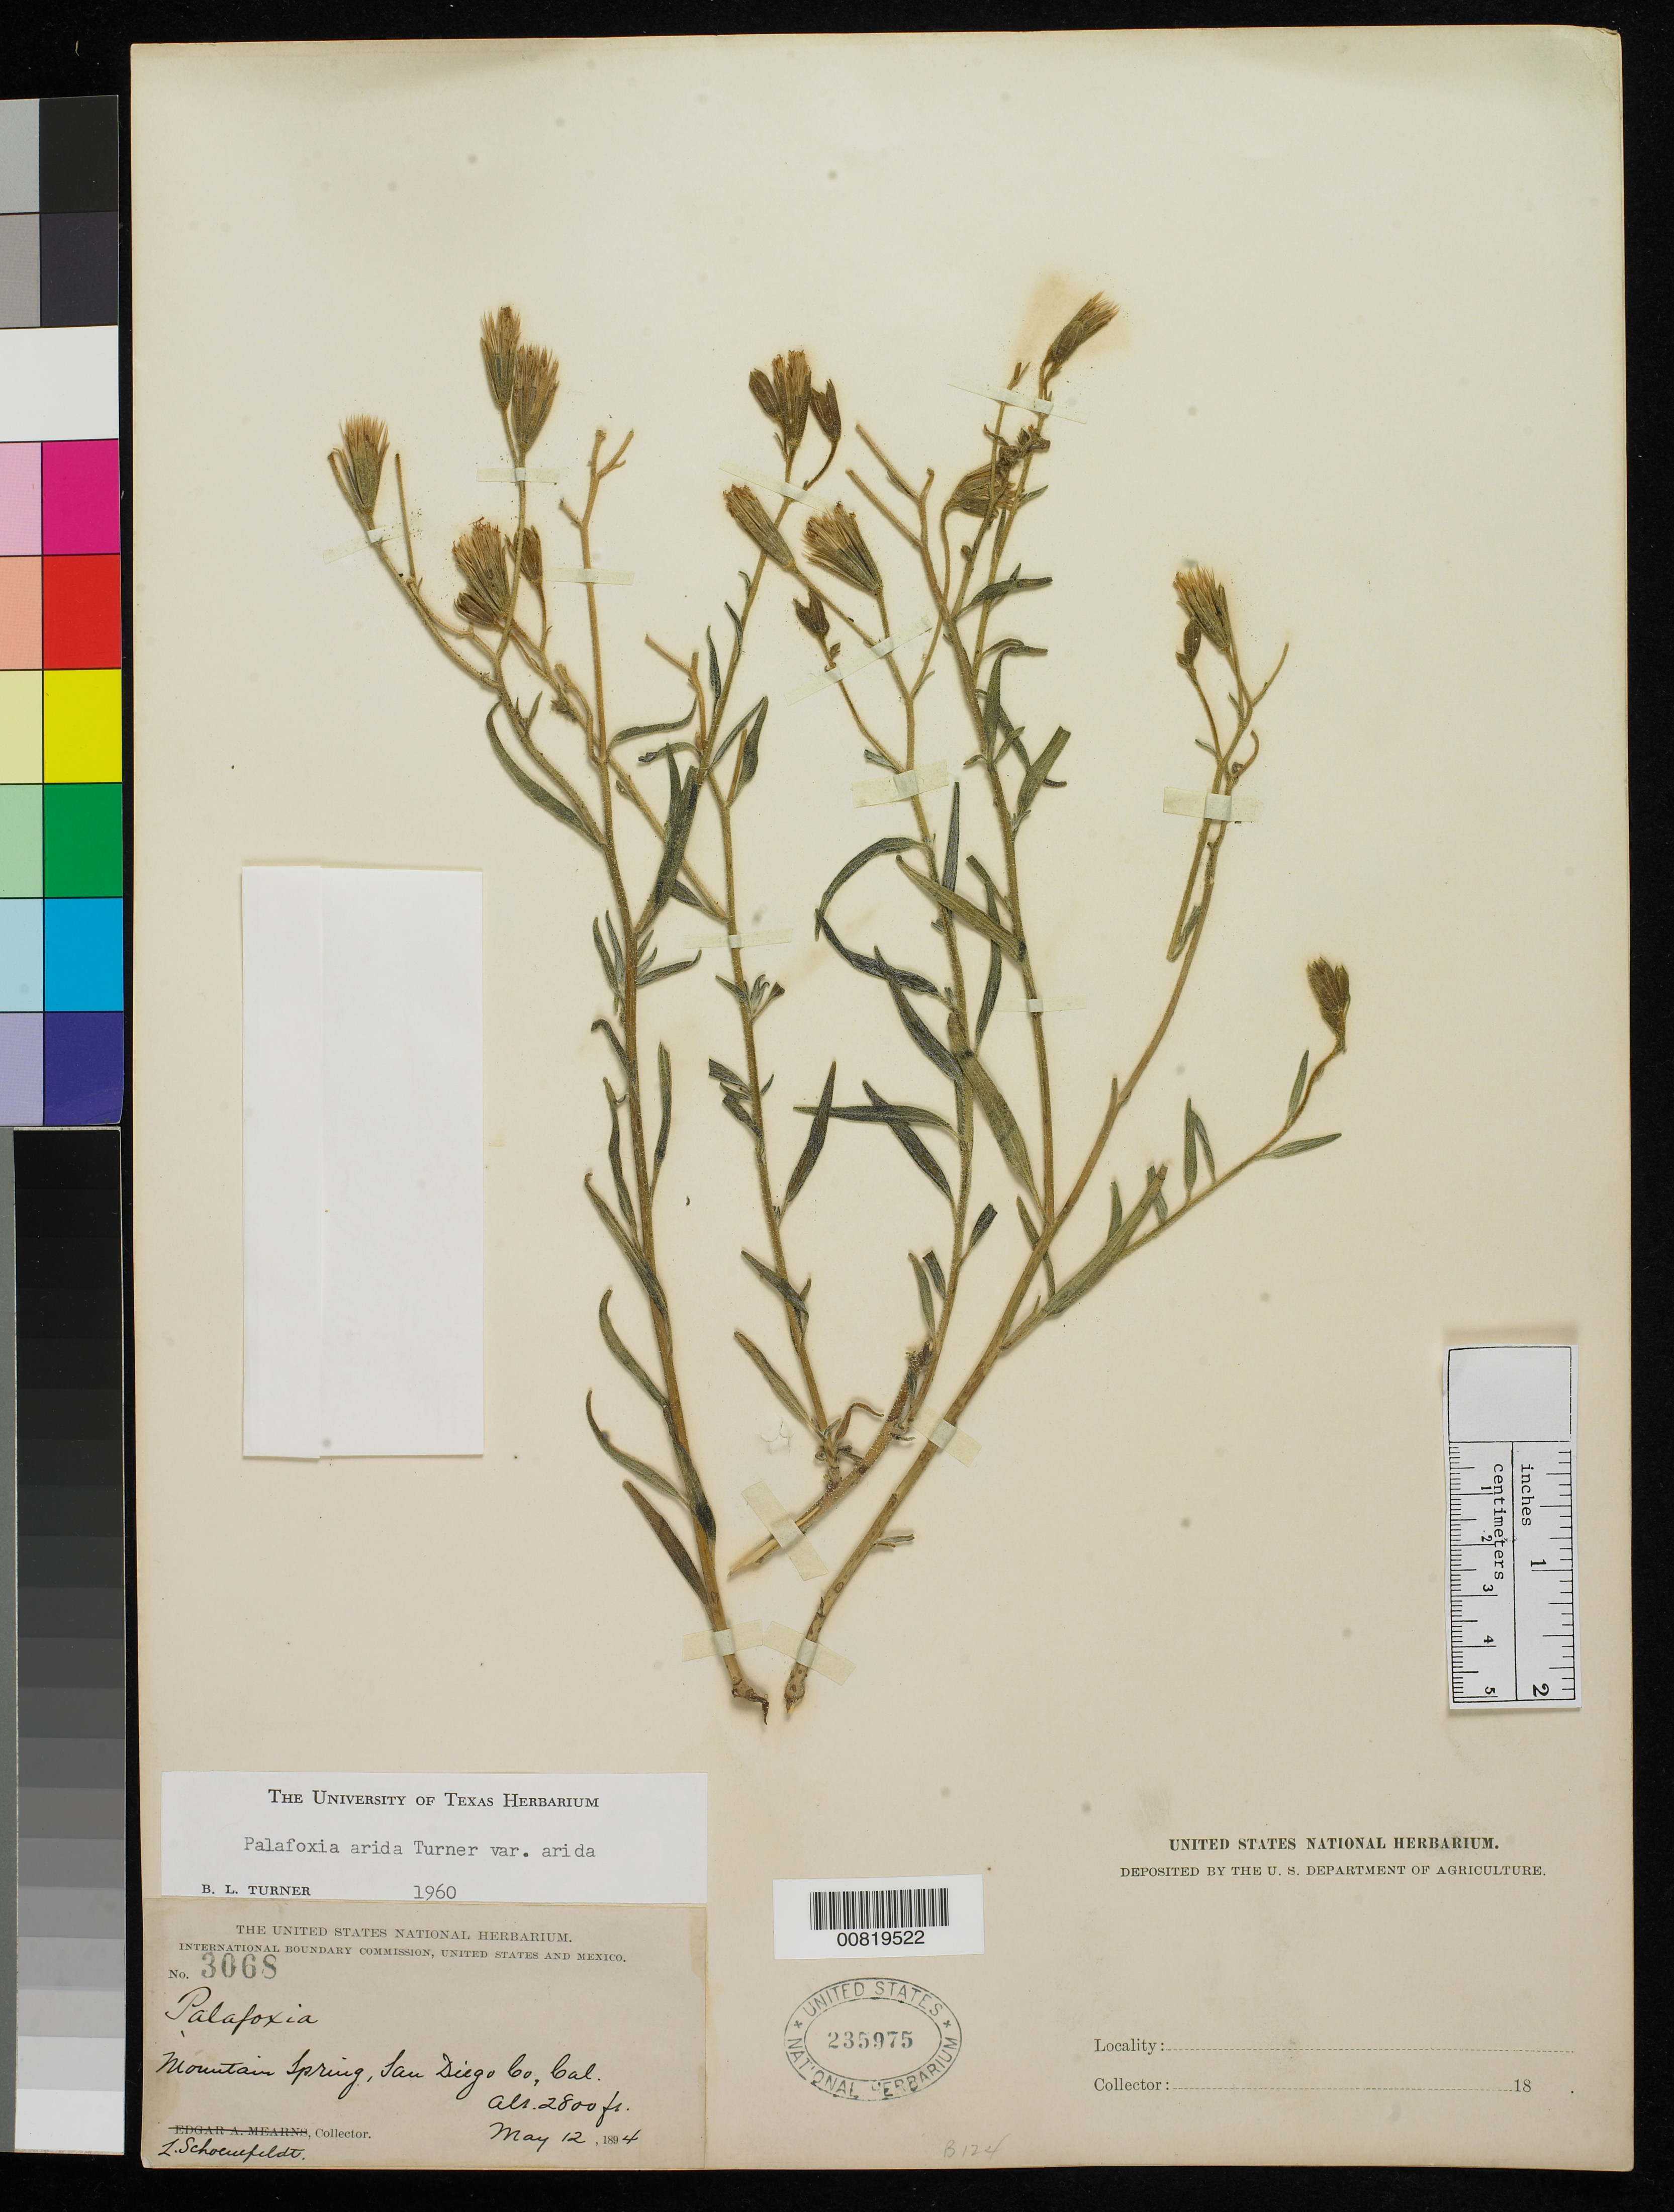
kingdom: Plantae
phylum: Tracheophyta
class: Magnoliopsida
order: Asterales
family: Asteraceae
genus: Palafoxia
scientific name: Palafoxia arida var. arida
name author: B.L. Turner & M.I. Morris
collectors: L. Schoenfeldt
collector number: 3068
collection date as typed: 12 May 1894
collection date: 1894-05-12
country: United States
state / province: California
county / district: San Diego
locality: Mountain Spring, San Diego County, California.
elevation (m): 853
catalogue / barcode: US 235975